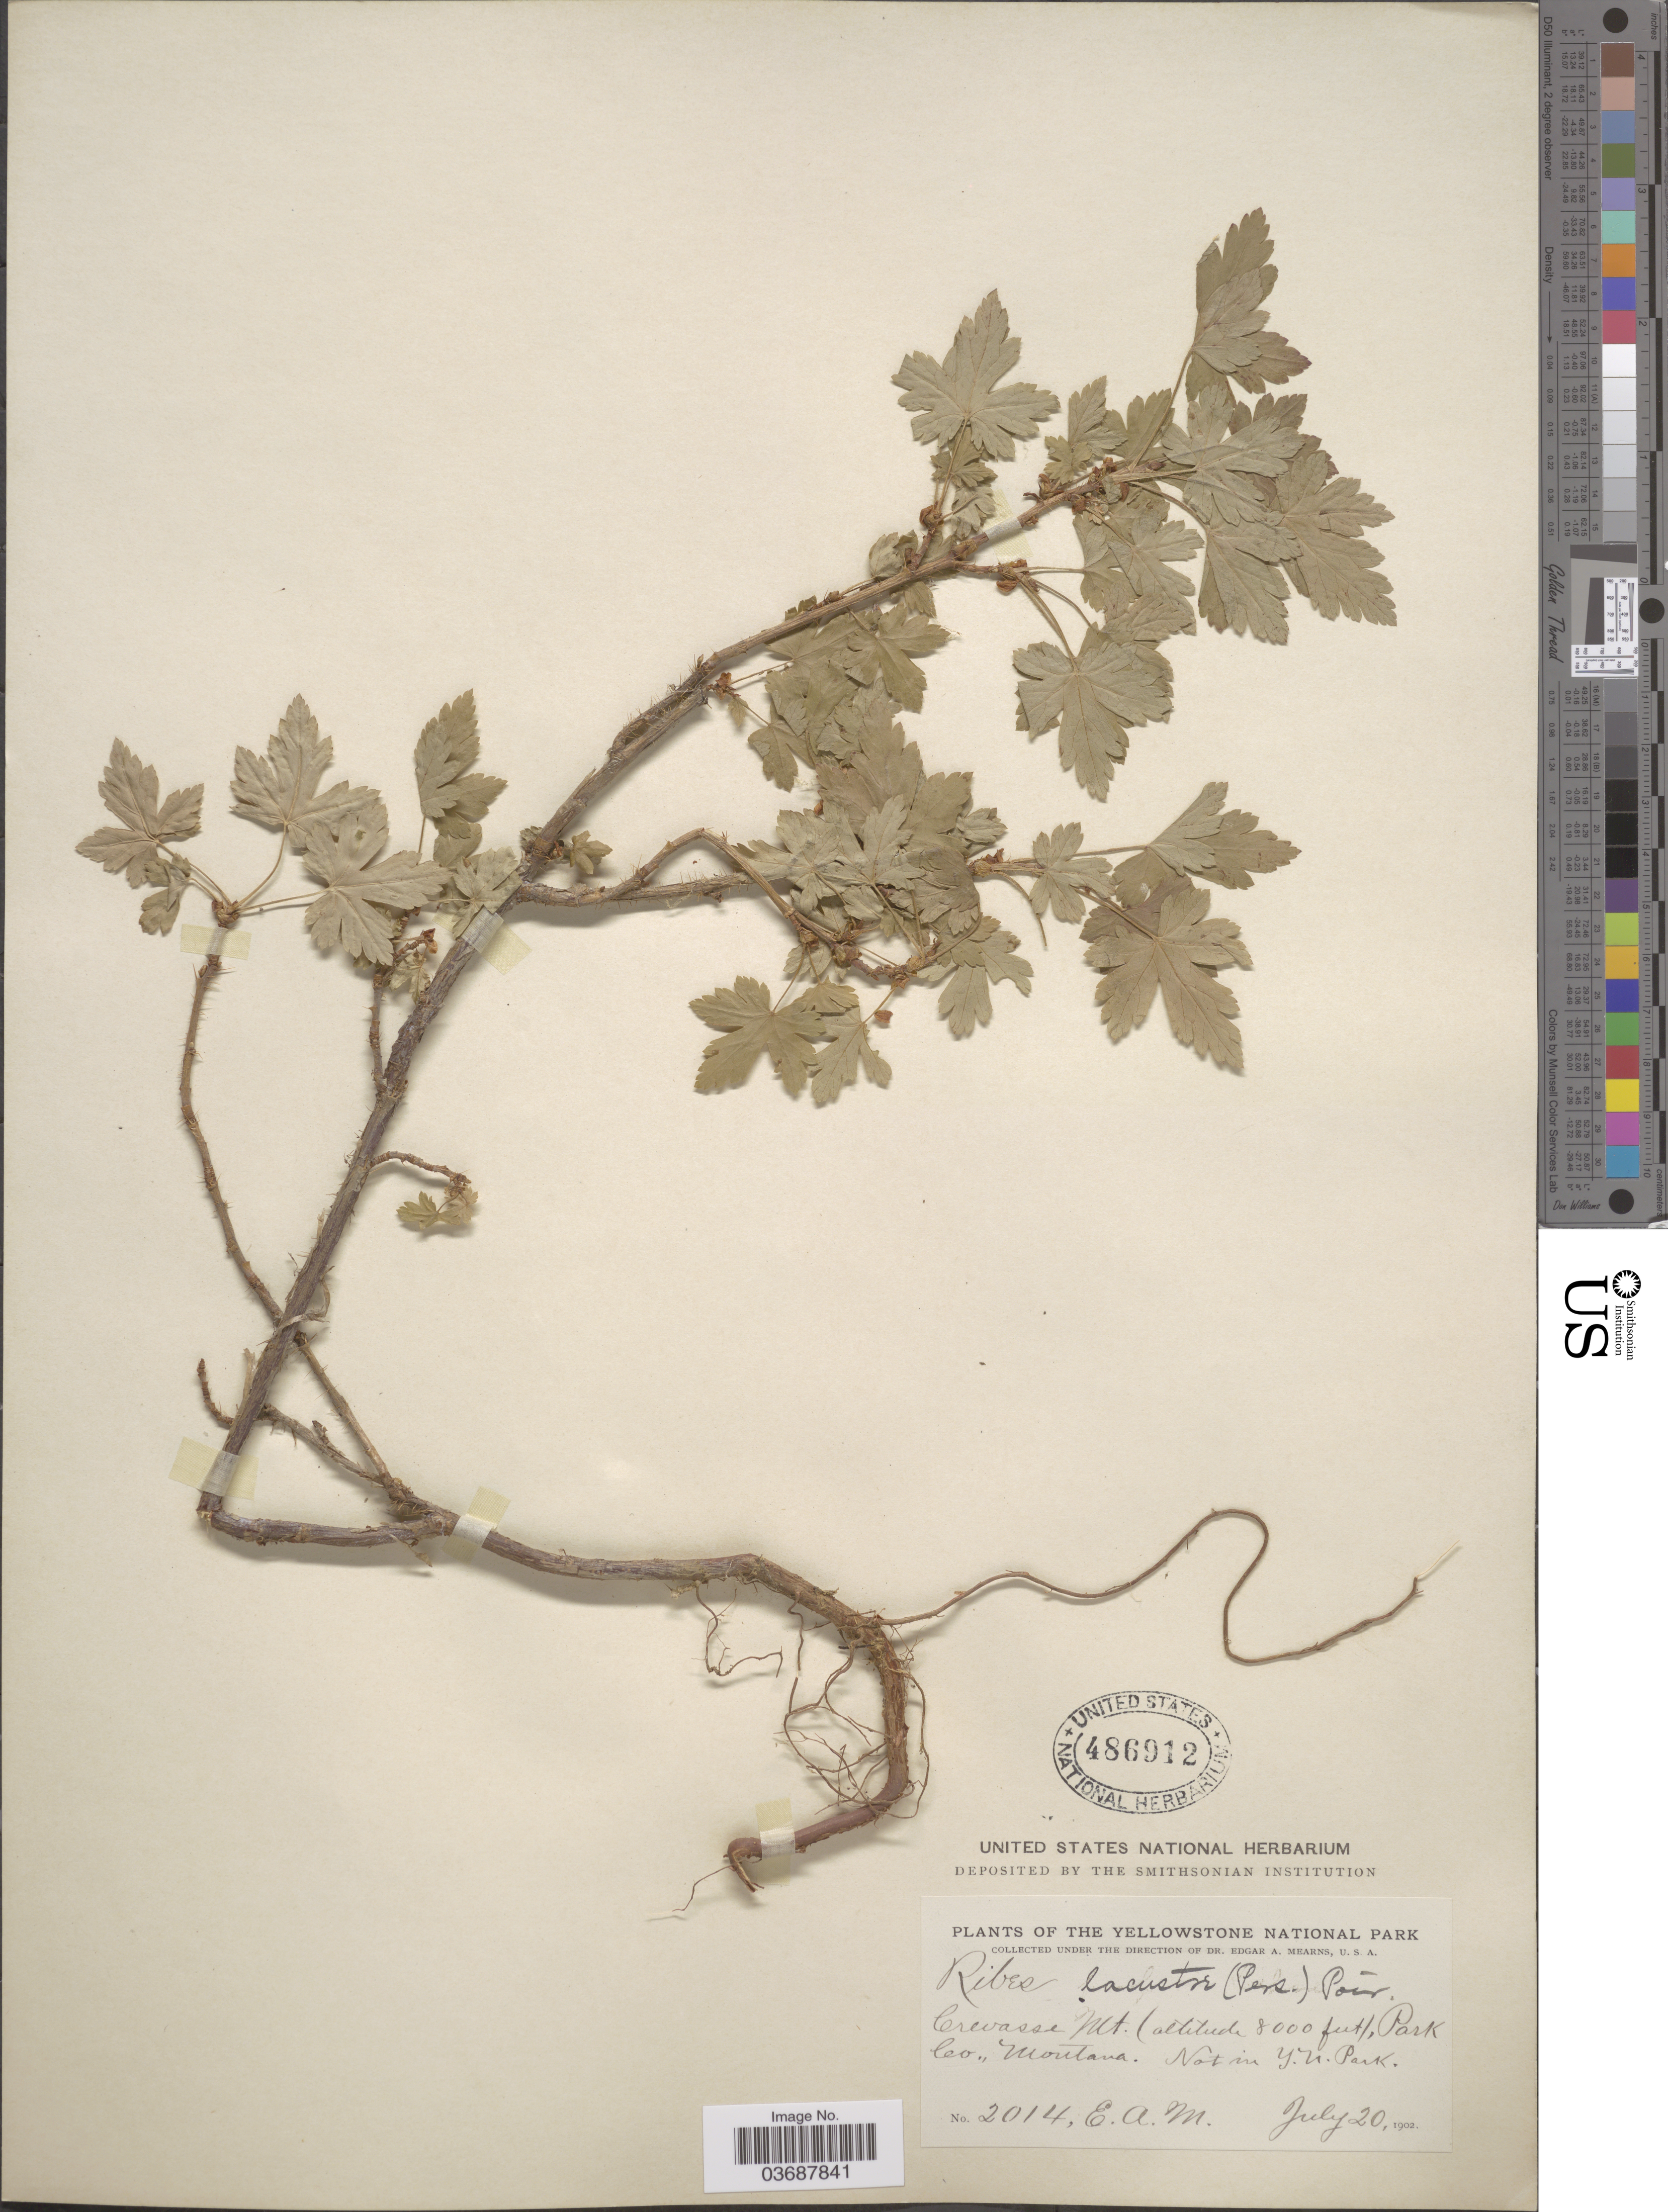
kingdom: Plantae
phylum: Tracheophyta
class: Magnoliopsida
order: Saxifragales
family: Grossulariaceae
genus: Ribes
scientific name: Ribes lacustre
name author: (Pers.) Poir.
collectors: E. A. Mearns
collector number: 2014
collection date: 1902-07-20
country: United States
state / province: Montana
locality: Crevasse Mt., Park Co. Not in Y.N. Park.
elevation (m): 2438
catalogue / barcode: US 486912